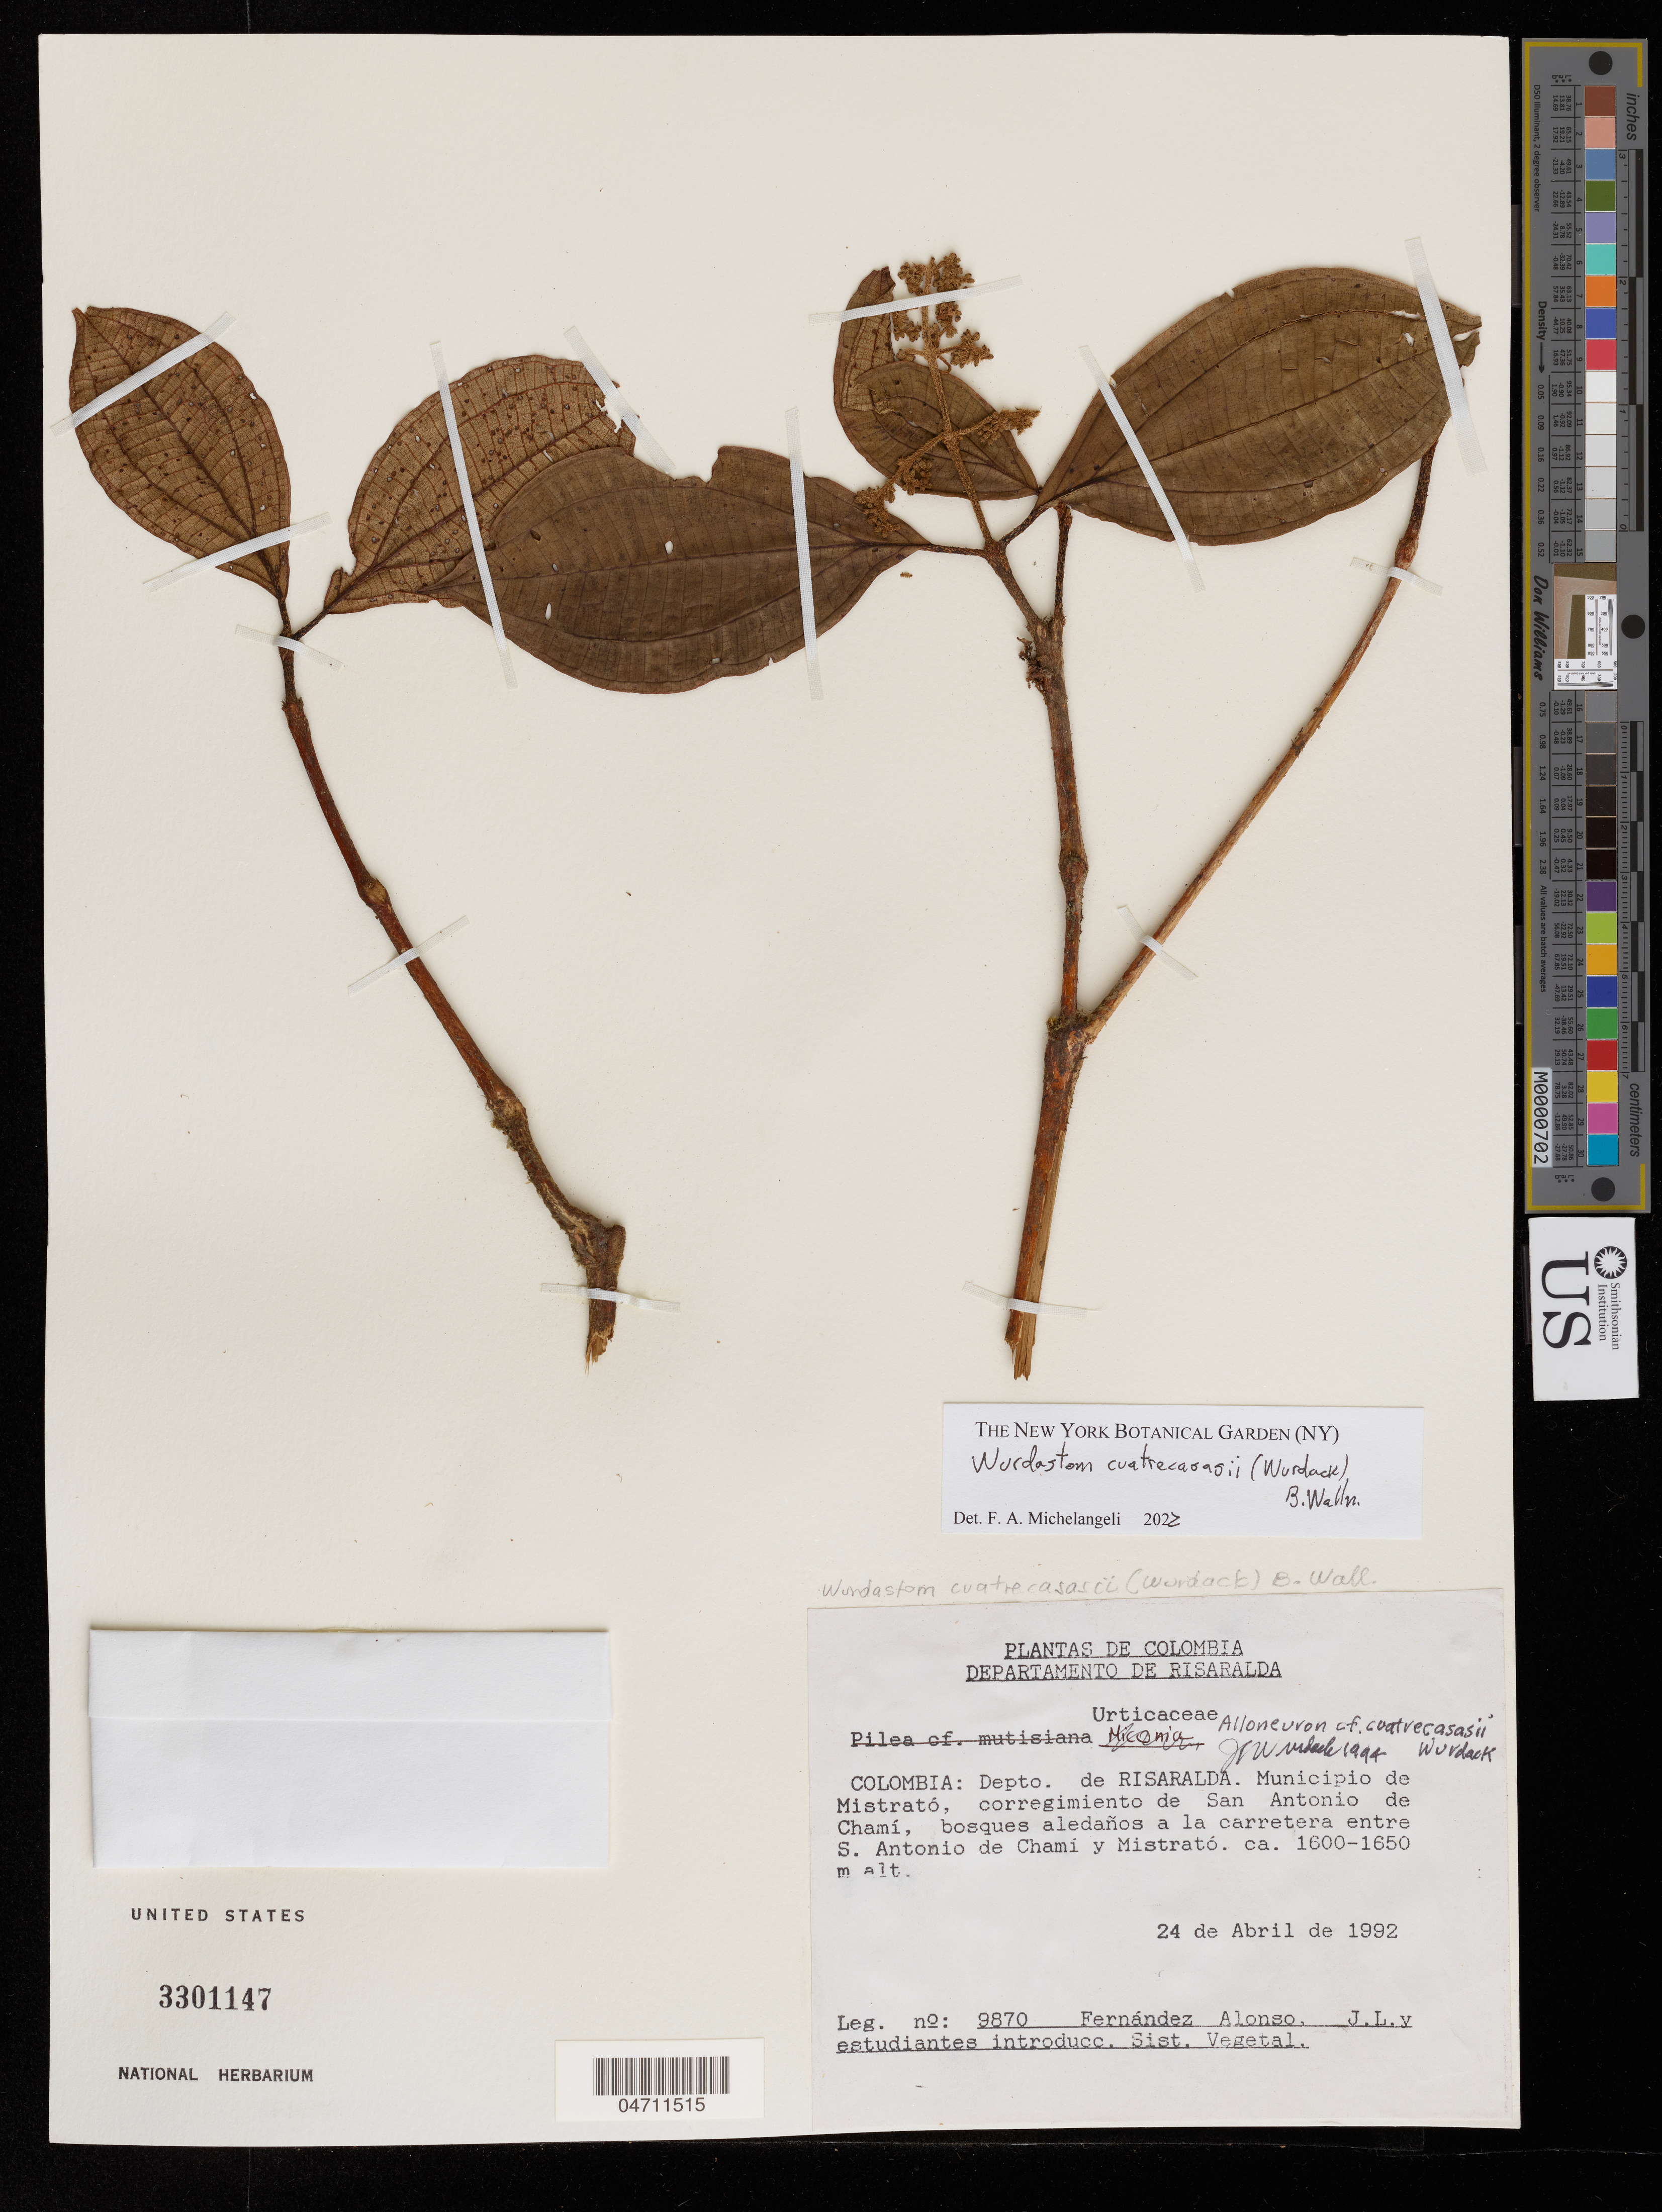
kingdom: Plantae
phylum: Tracheophyta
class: Magnoliopsida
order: Myrtales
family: Melastomataceae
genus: Wurdastom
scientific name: Wurdastom cuatrecasasii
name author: (Wurdack) B. Walln.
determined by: Michelangeli, F. A.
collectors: F. Alonso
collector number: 9870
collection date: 1992-04-24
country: Colombia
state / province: Risaralda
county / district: Mistrató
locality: corregimento de San Antonio de Chamí. Bosques alendaños a la carretera centre San Antonio de Chamí y Mistrató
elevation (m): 1600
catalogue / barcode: US 3301147